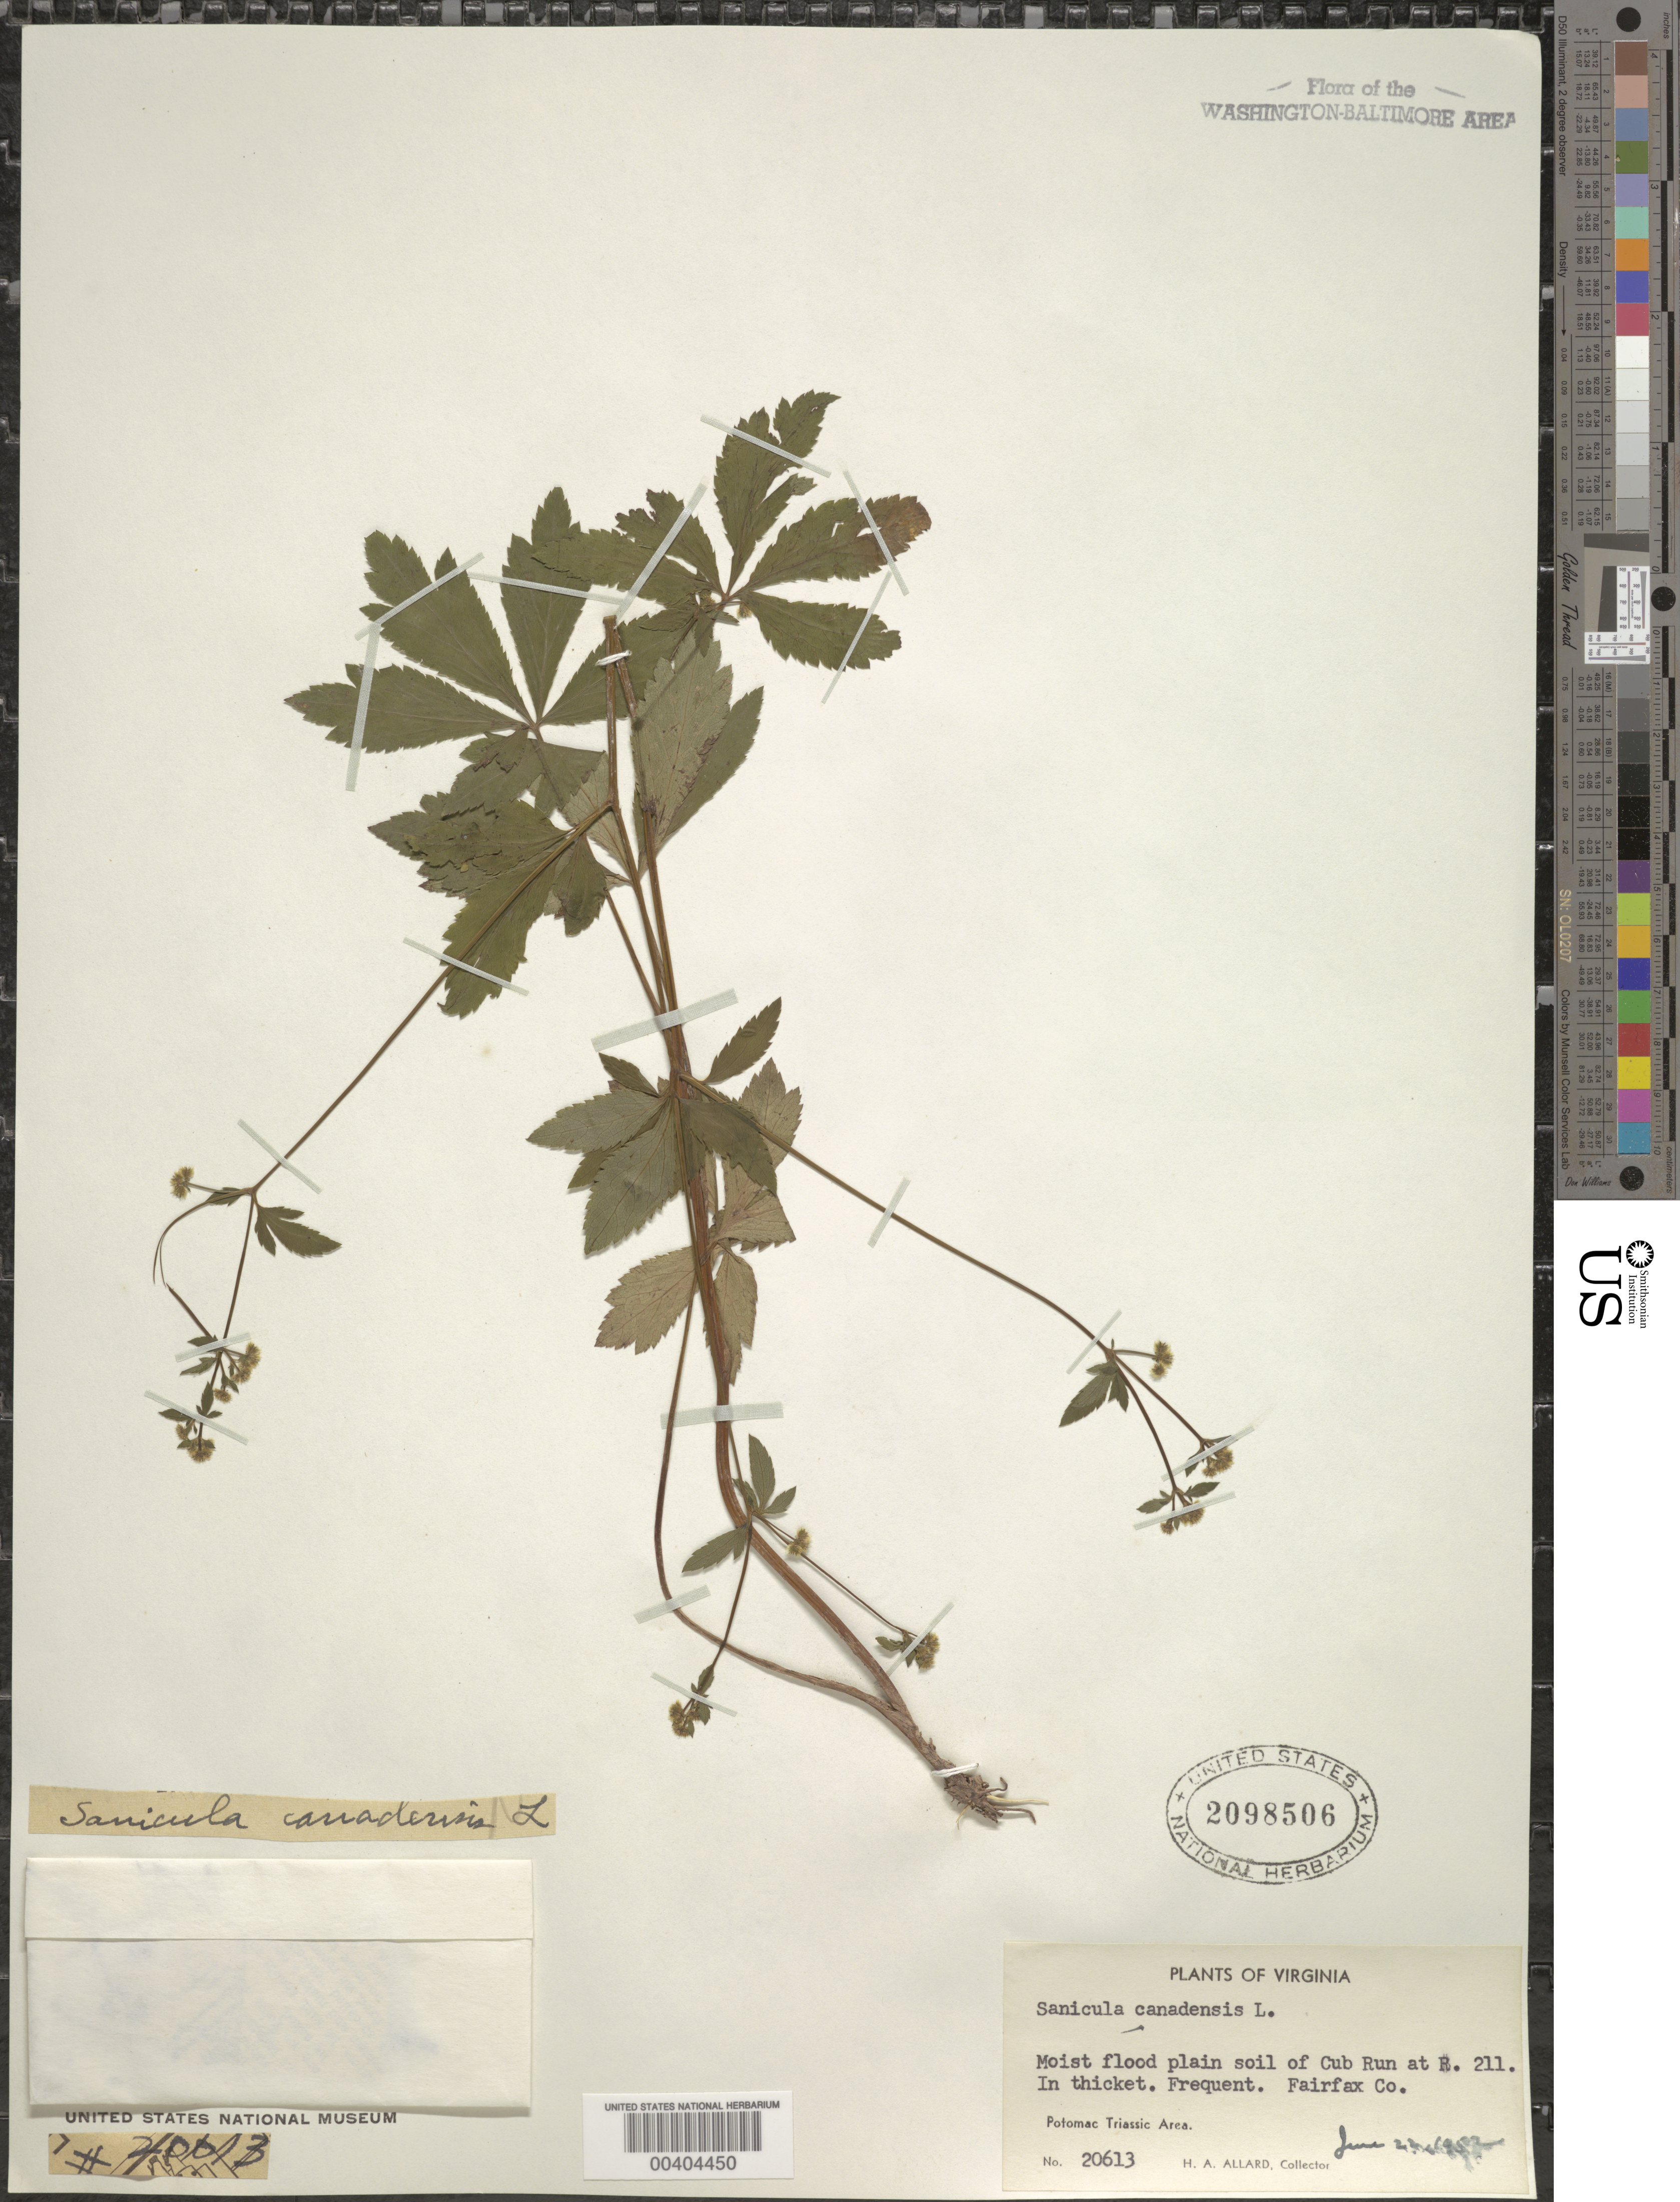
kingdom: Plantae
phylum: Tracheophyta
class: Magnoliopsida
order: Apiales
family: Apiaceae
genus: Sanicula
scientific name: Sanicula canadensis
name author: L.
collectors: H. A. Allard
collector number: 20613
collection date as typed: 22 Jun 1952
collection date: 1952-06-22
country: United States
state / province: Virginia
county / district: Fairfax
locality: Cub Run at Route 211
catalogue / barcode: US 2098506